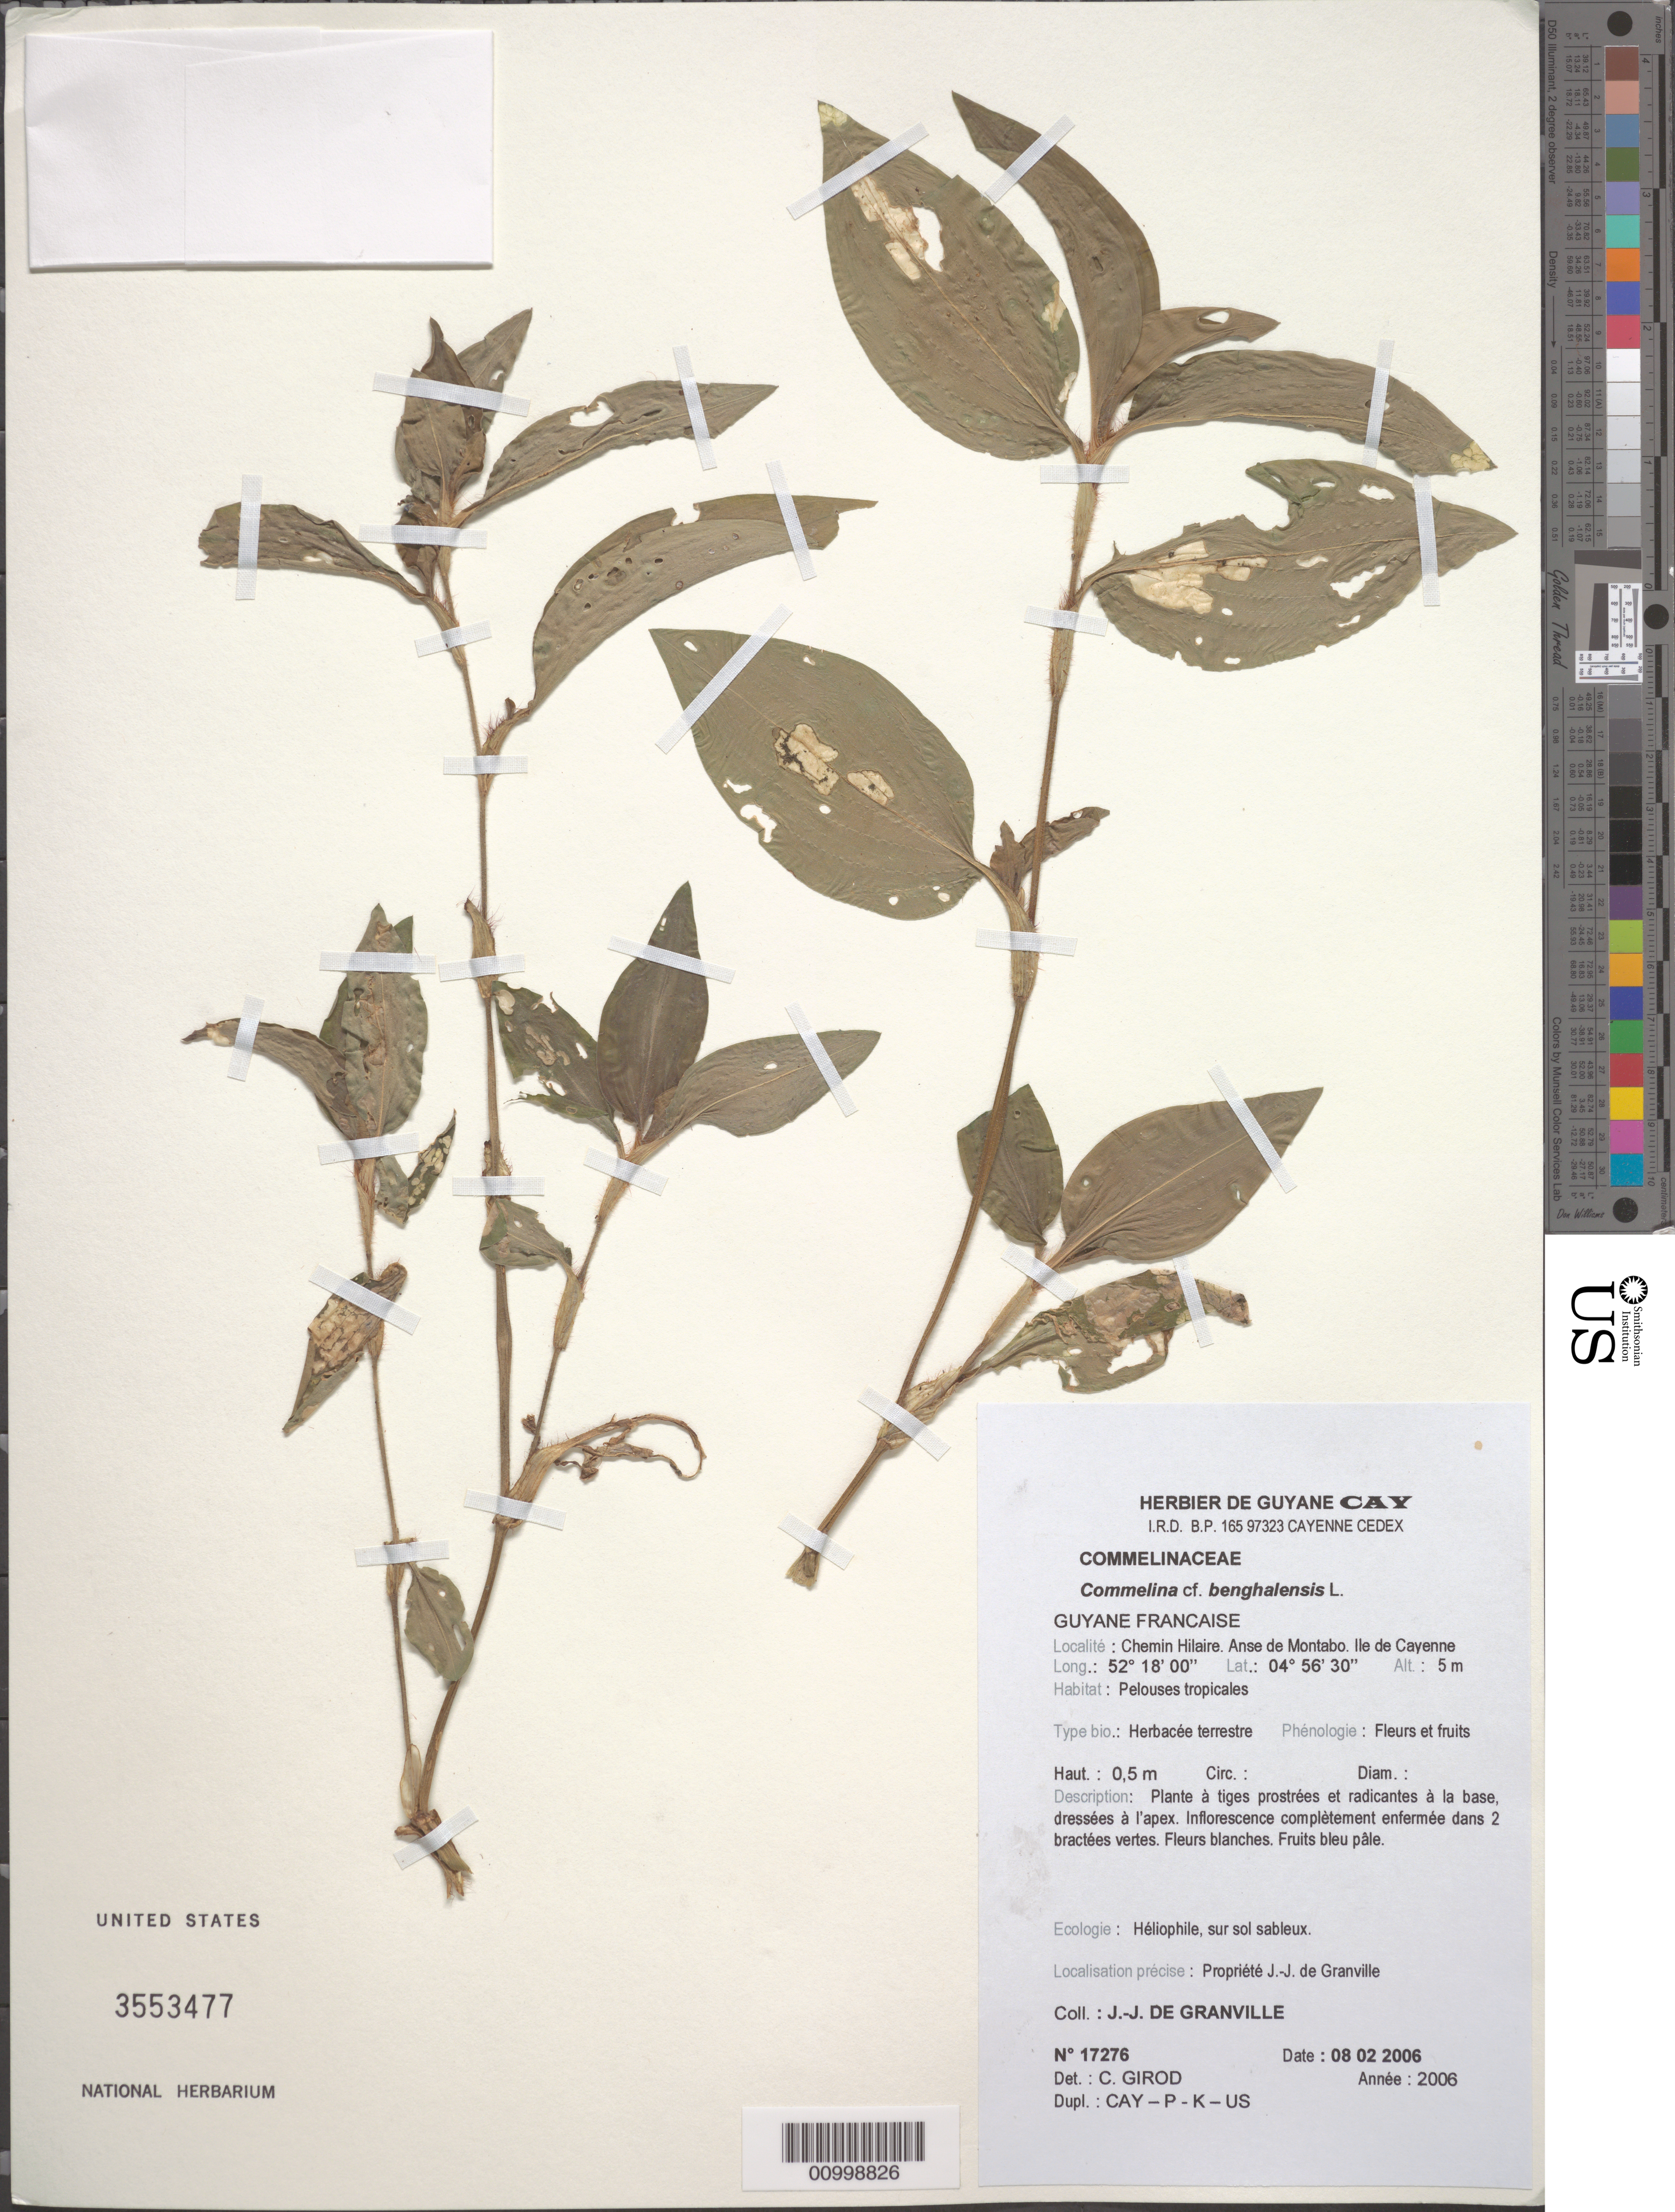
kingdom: Plantae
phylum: Tracheophyta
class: Liliopsida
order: Commelinales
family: Commelinaceae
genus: Commelina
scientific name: Commelina benghalensis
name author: L.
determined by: Girod, C.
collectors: J.-J. de Granville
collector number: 17276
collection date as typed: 8-Feb-06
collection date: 2006-02-08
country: French Guiana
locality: Chemin Hilaire. Anse de Montabo. Ile de Cayenne. Propriete J.J. de Granville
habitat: Pelouses tropicales. Heliophile, sur sol sableaux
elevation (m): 5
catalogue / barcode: US 3553477